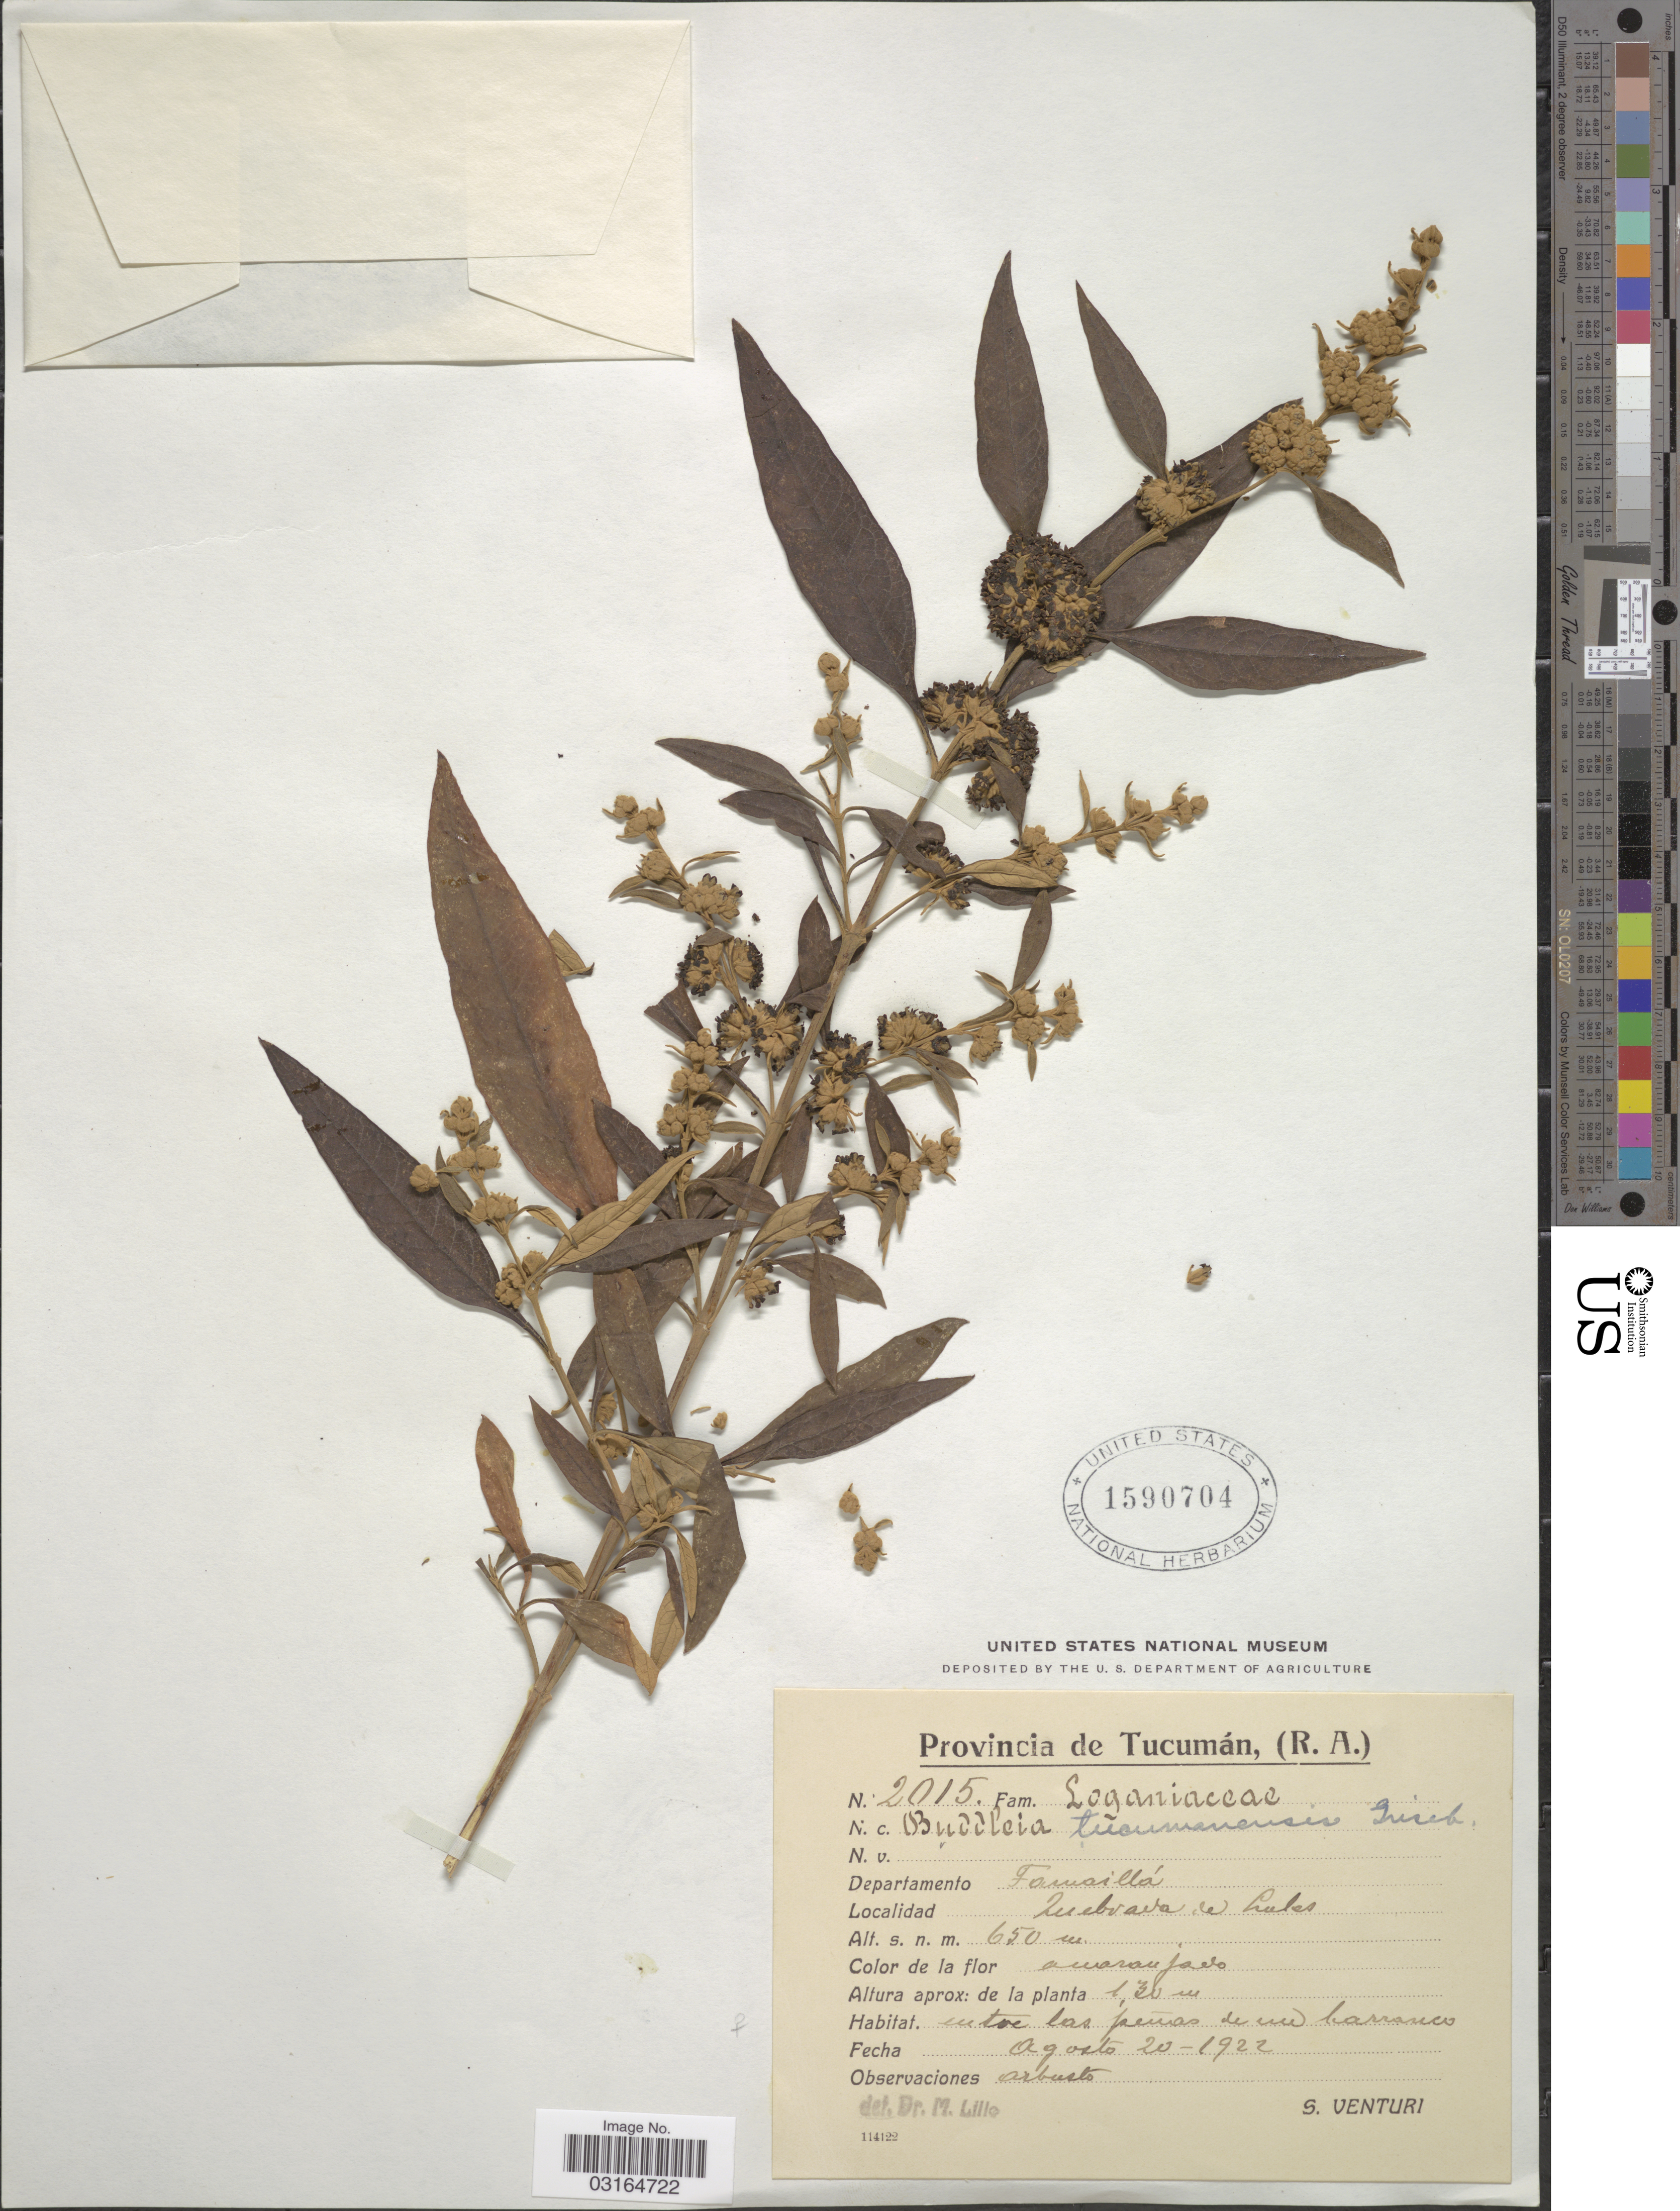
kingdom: Plantae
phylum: Tracheophyta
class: Magnoliopsida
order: Lamiales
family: Scrophulariaceae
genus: Buddleja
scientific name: Buddleja tucumanensis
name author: Griseb.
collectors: S. Venturi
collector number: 2015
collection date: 1922-08-20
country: Argentina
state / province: Tucuman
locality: (R. A.), Departamento Famaillá. Quebrada de Lules.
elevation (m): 650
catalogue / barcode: US 1590704